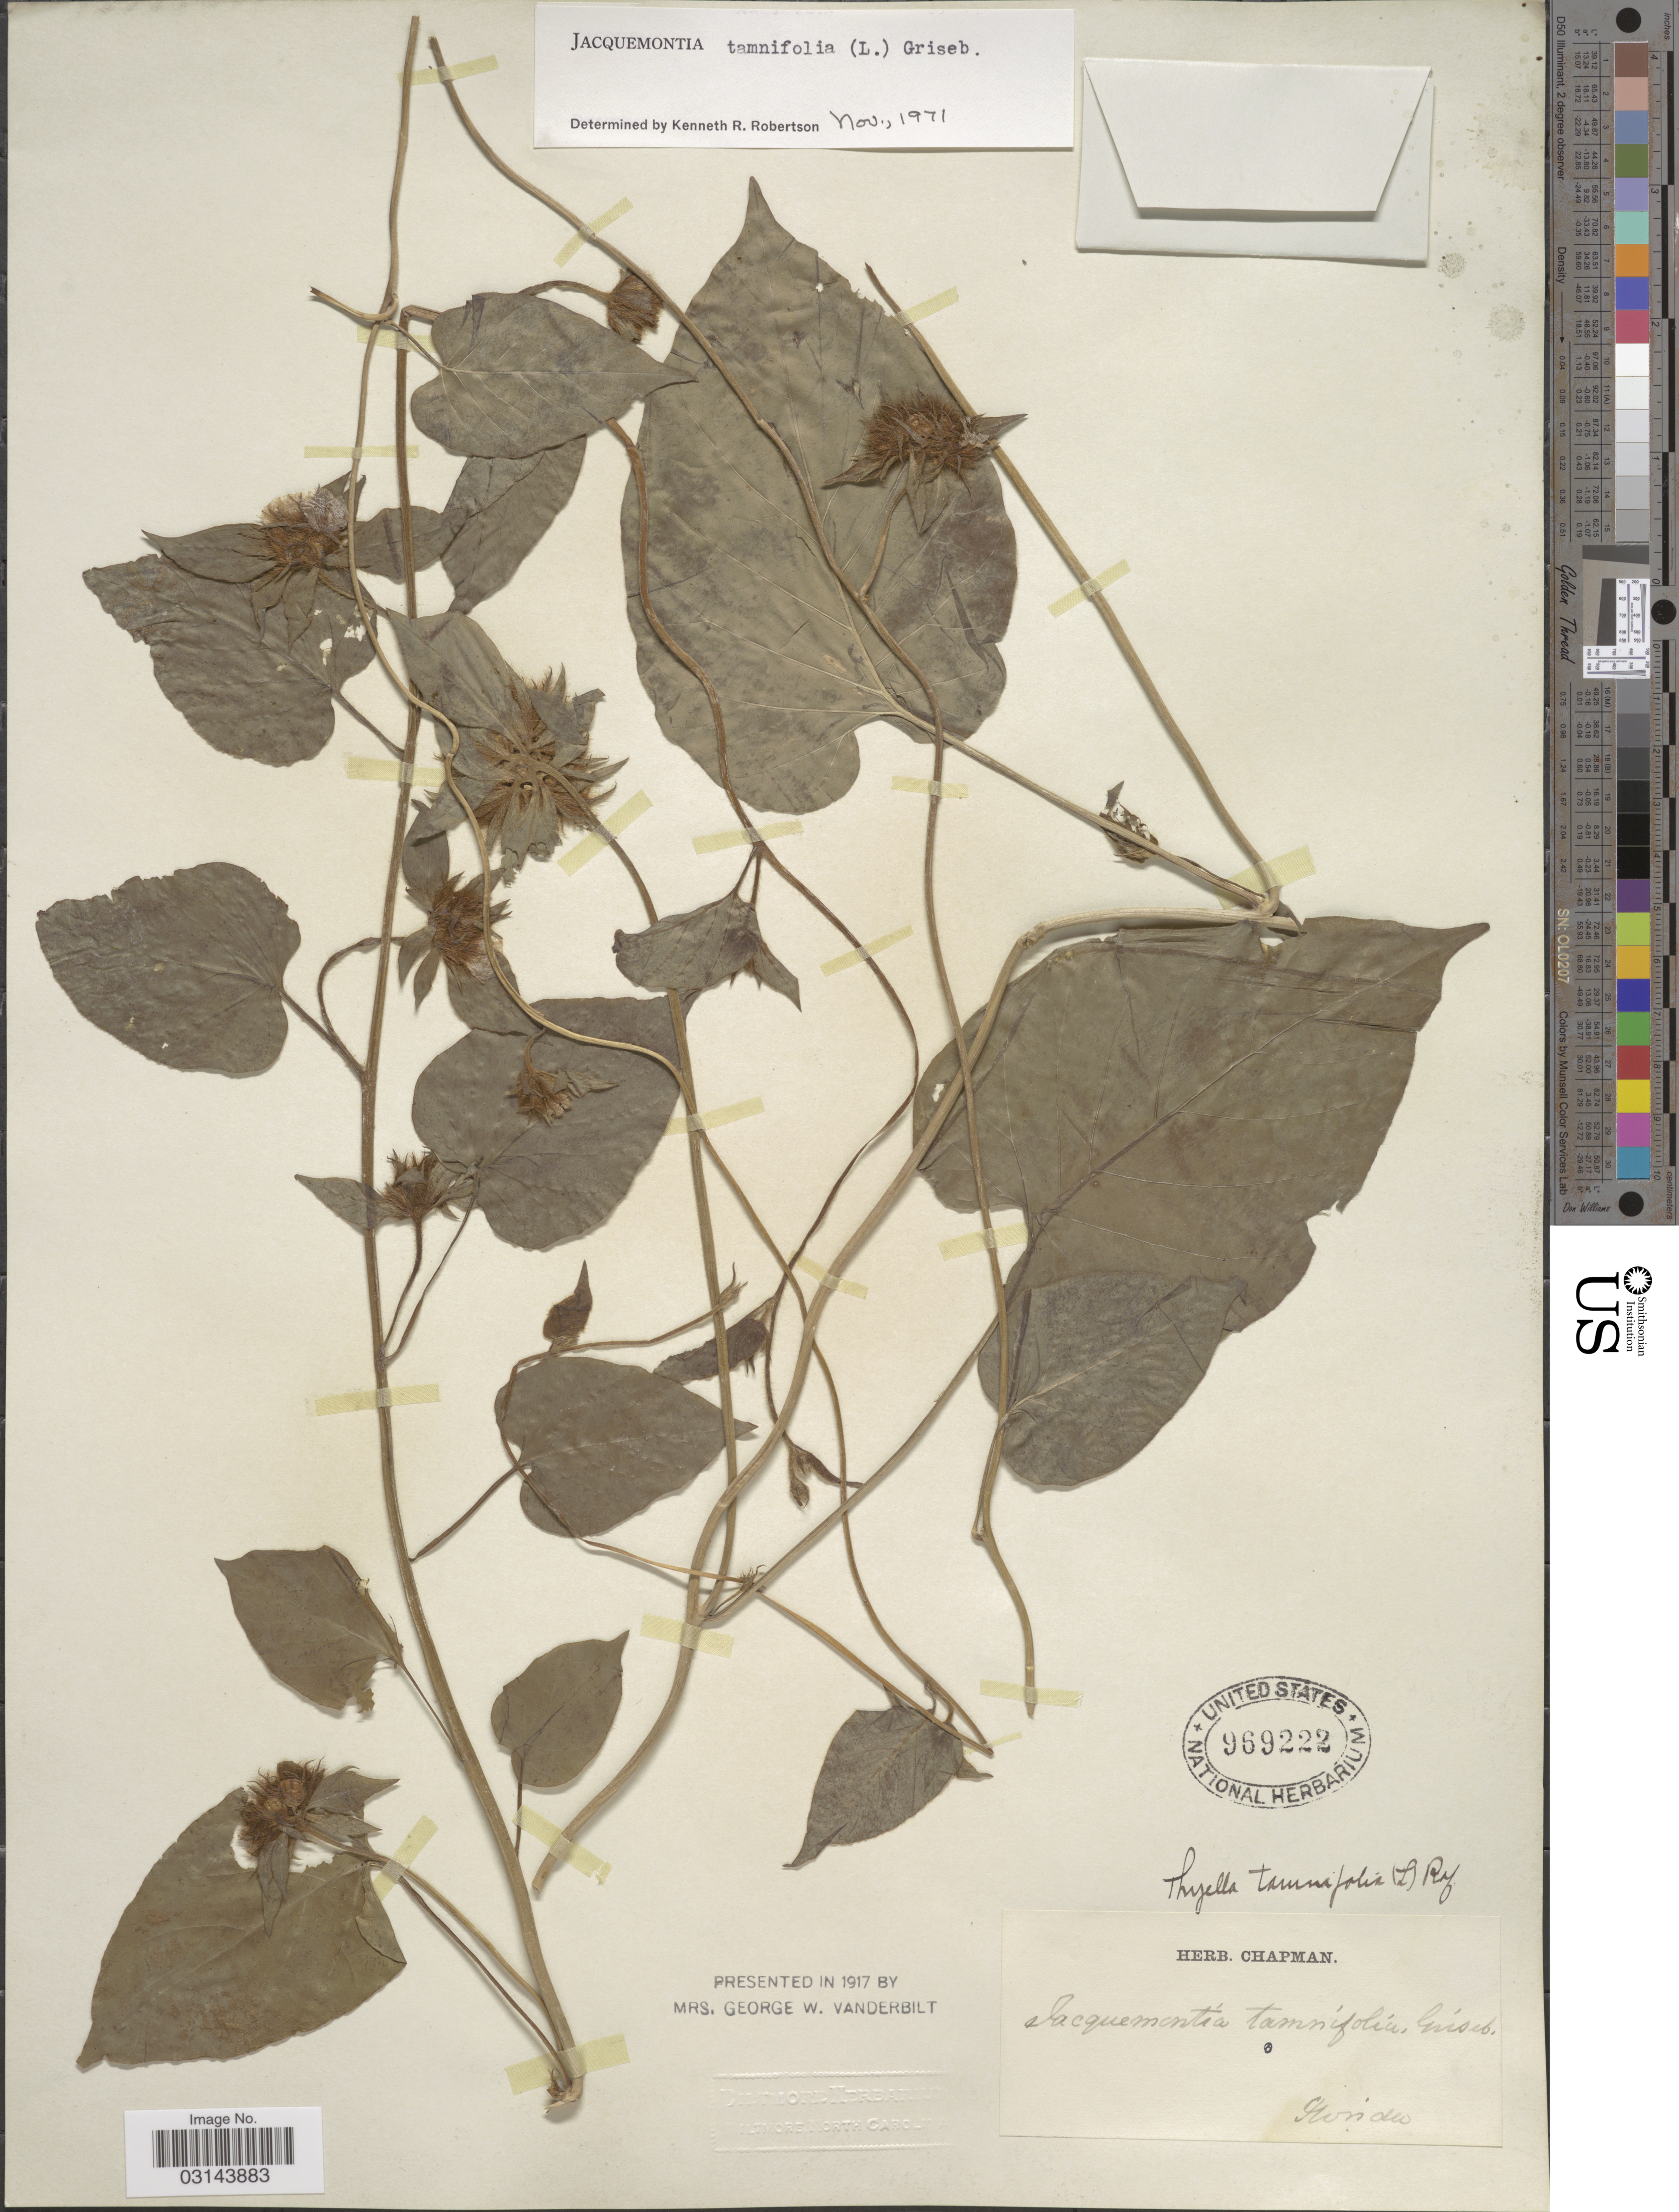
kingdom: Plantae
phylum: Tracheophyta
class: Magnoliopsida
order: Solanales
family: Convolvulaceae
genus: Jacquemontia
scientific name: Jacquemontia tamnifolia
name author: (L.) Griseb.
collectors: ex herb. Chapman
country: United States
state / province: Georgia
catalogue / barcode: US 969222